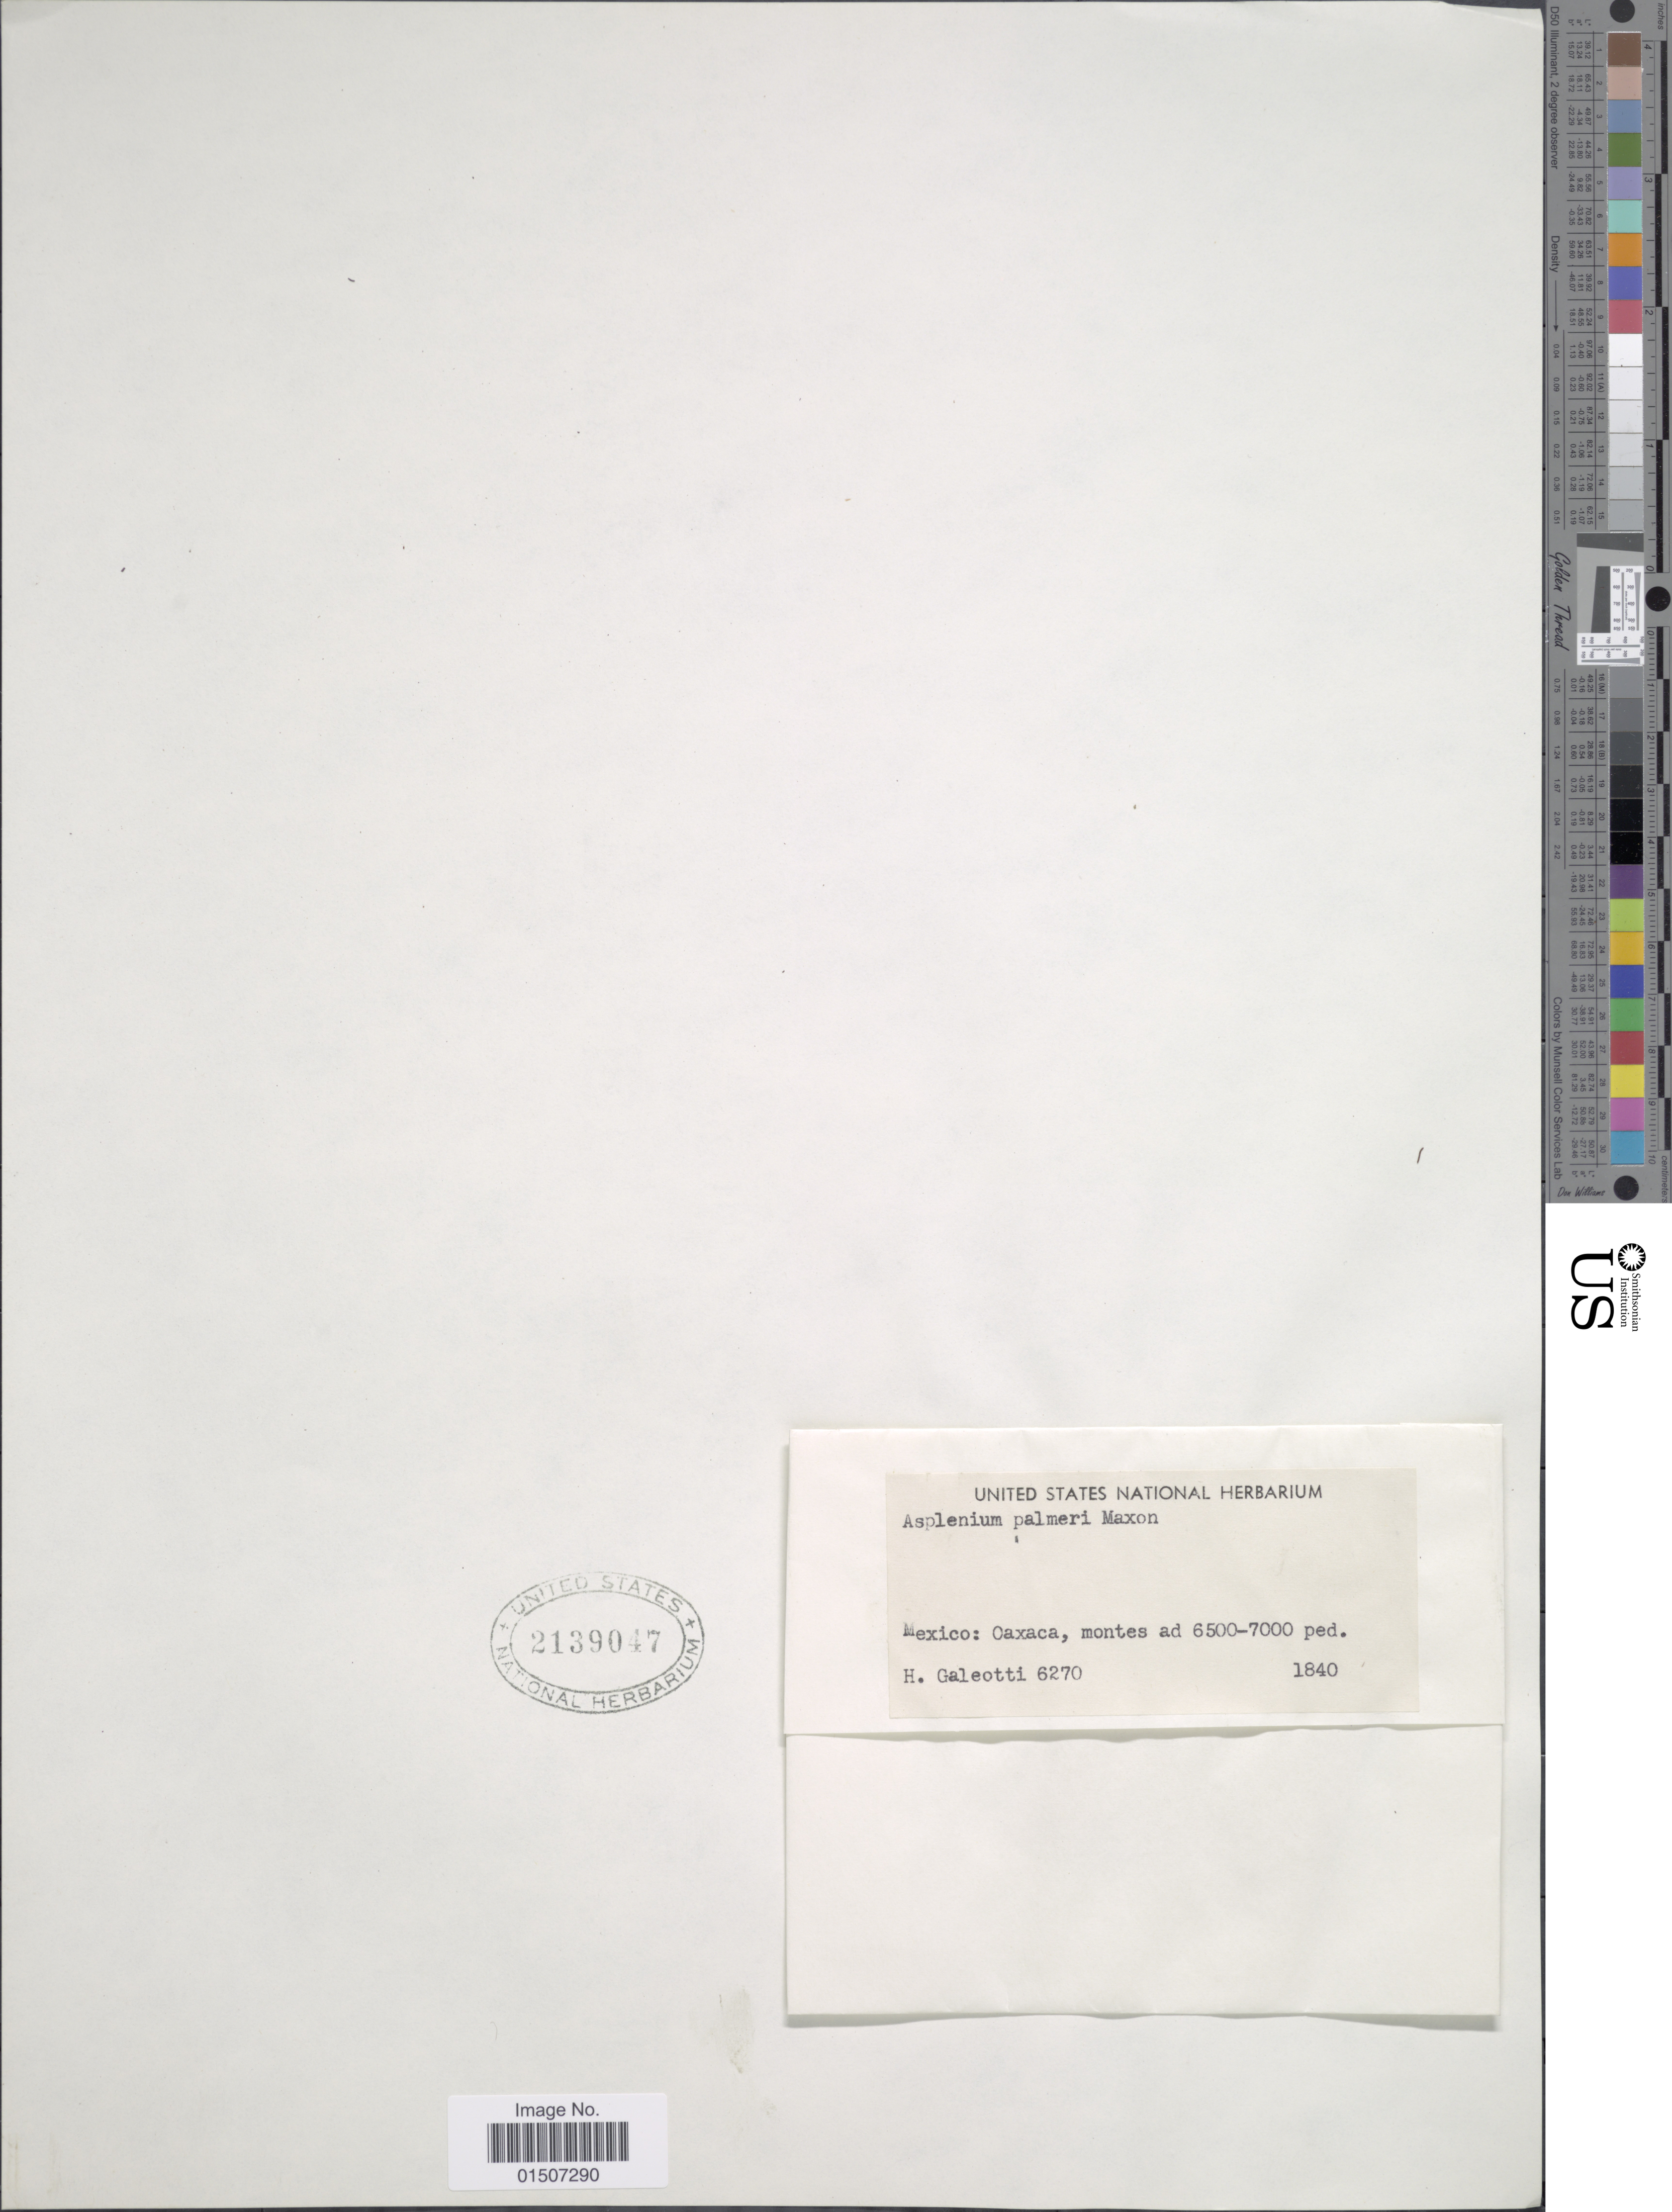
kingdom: Plantae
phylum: Tracheophyta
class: Polypodiopsida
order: Polypodiales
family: Aspleniaceae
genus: Asplenium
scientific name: Asplenium palmeri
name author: Maxon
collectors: H. G. Galeotti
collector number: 6270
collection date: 1840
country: Mexico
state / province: Oaxaca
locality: Mexico: Oaxaca, montes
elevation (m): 1981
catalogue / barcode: US 2139047